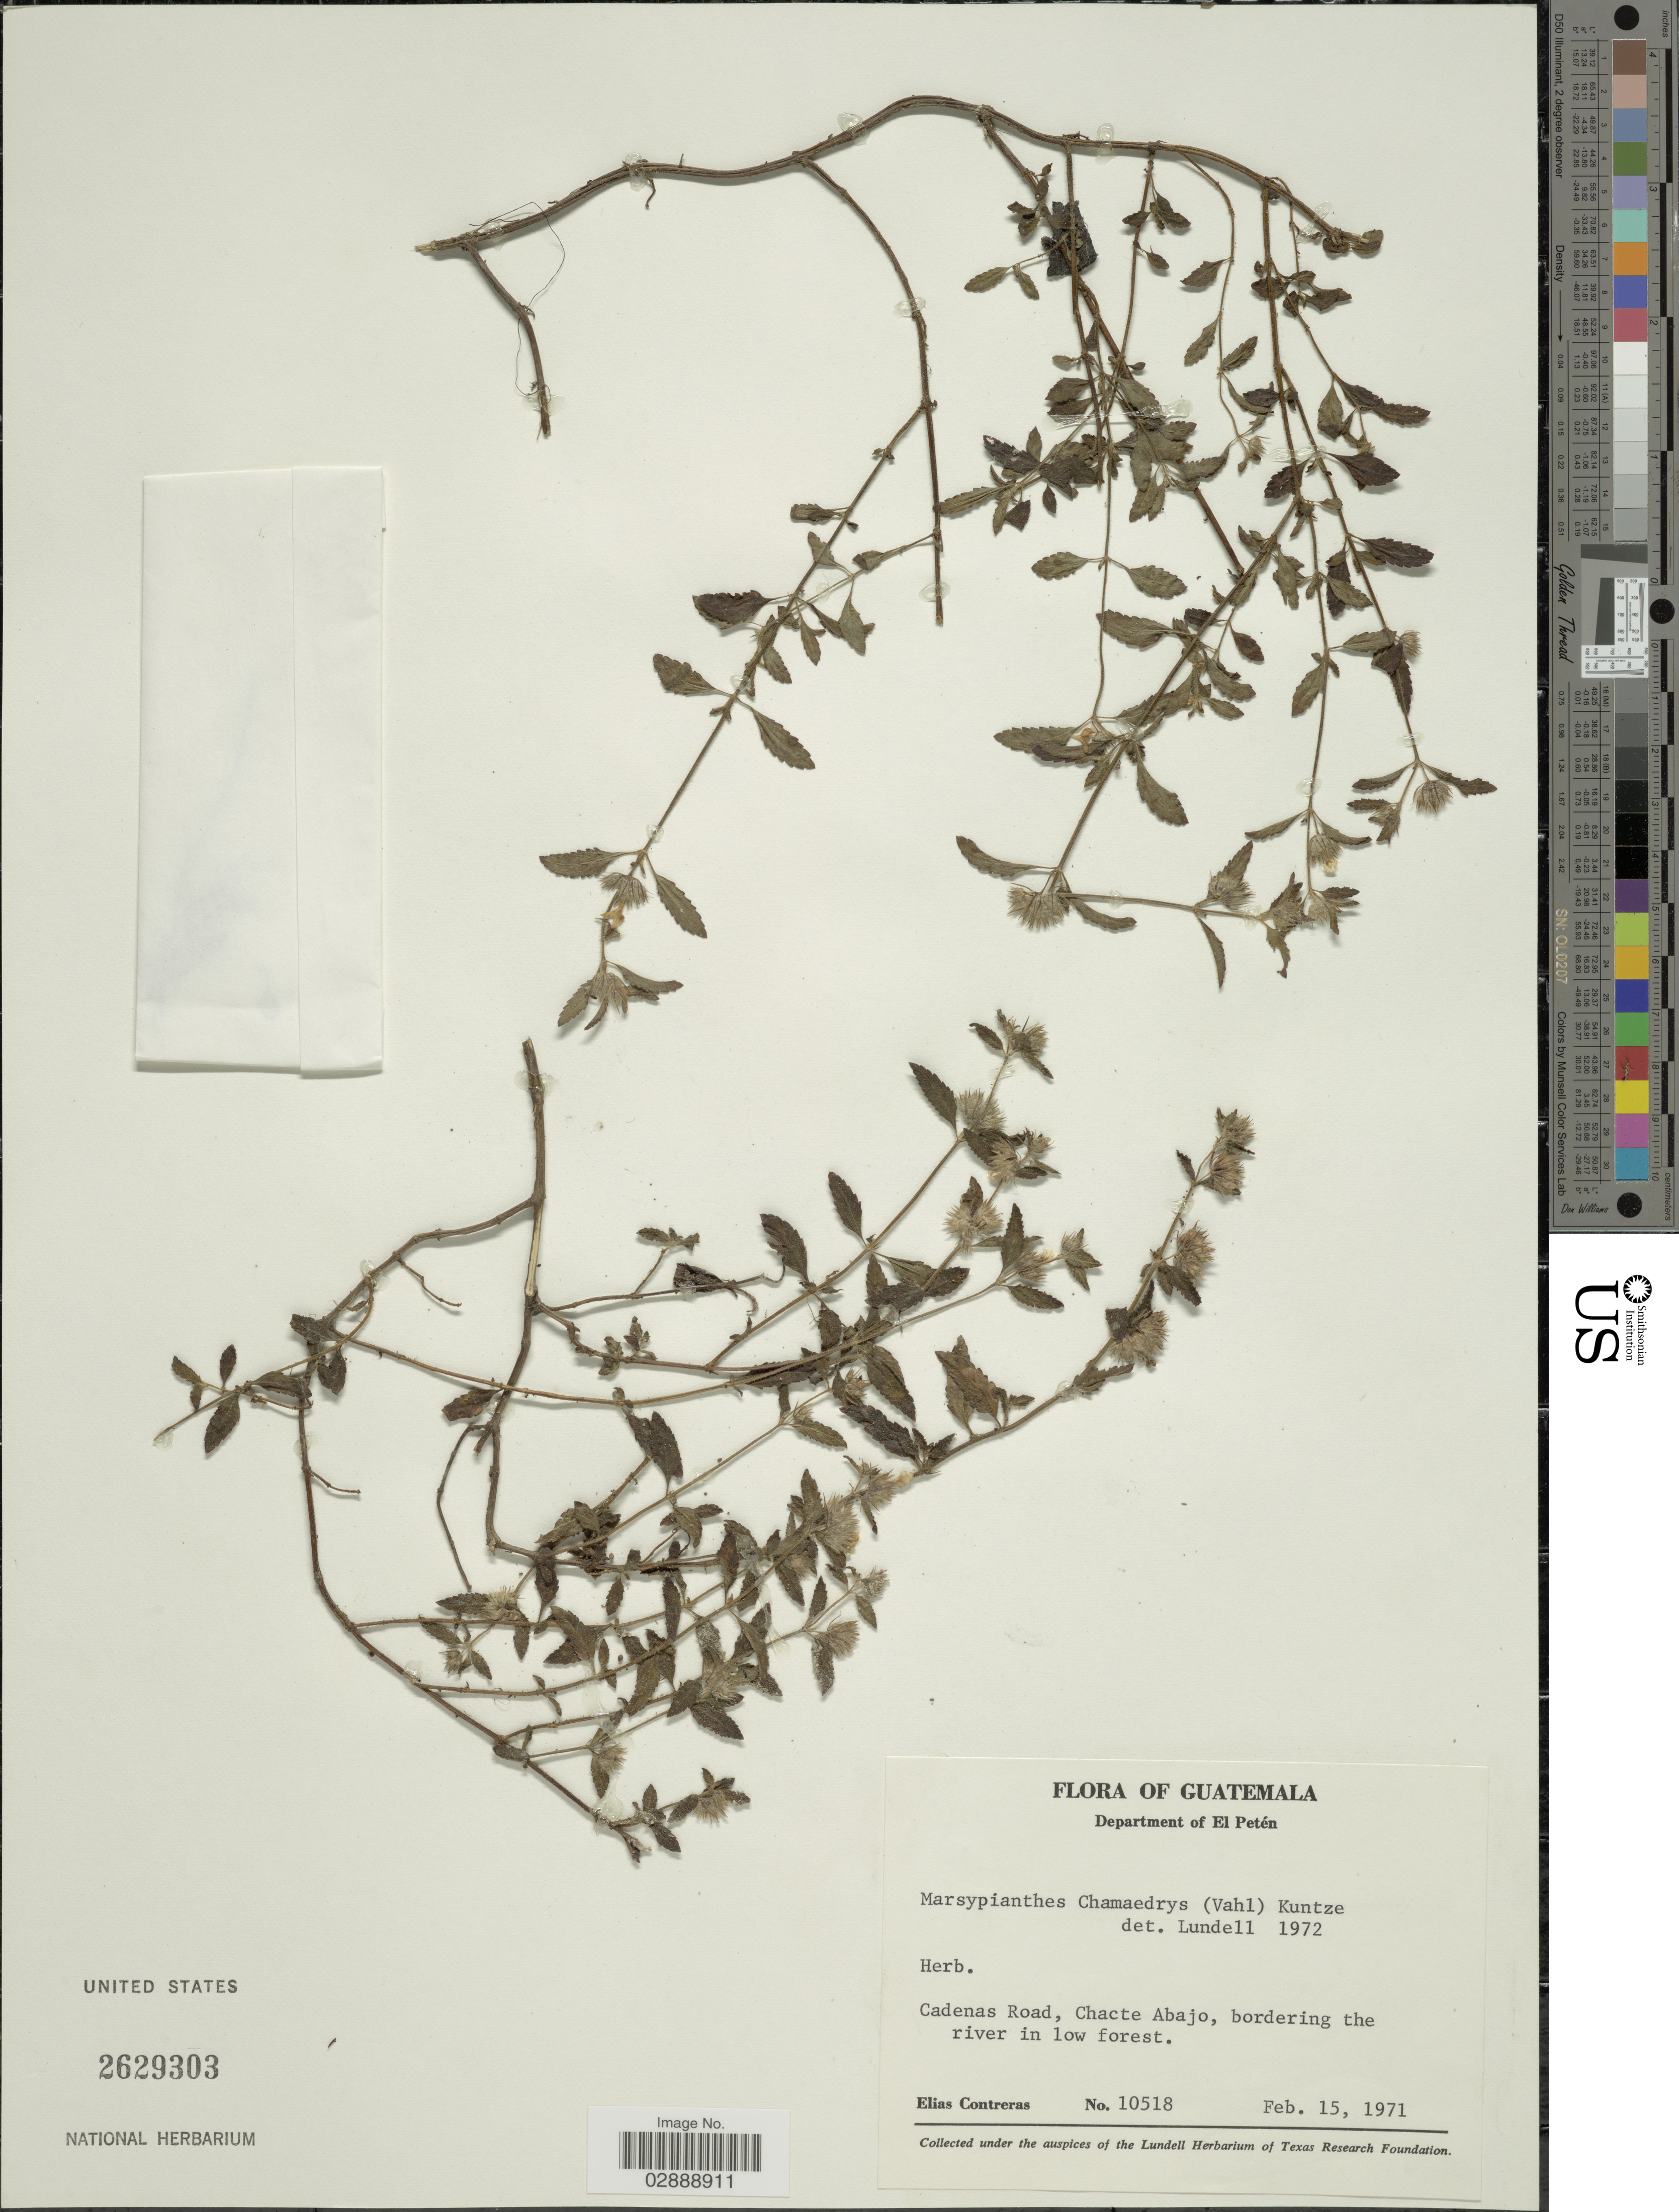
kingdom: Plantae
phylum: Tracheophyta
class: Magnoliopsida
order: Lamiales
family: Lamiaceae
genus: Marsypianthes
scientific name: Marsypianthes chamaedrys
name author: (Vahl) Kuntze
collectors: E. Contreras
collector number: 10518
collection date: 1971-02-15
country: Guatemala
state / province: El Petén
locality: Department of El Petén. Cadenas Road, Chacte Abajo.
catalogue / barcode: US 2629303